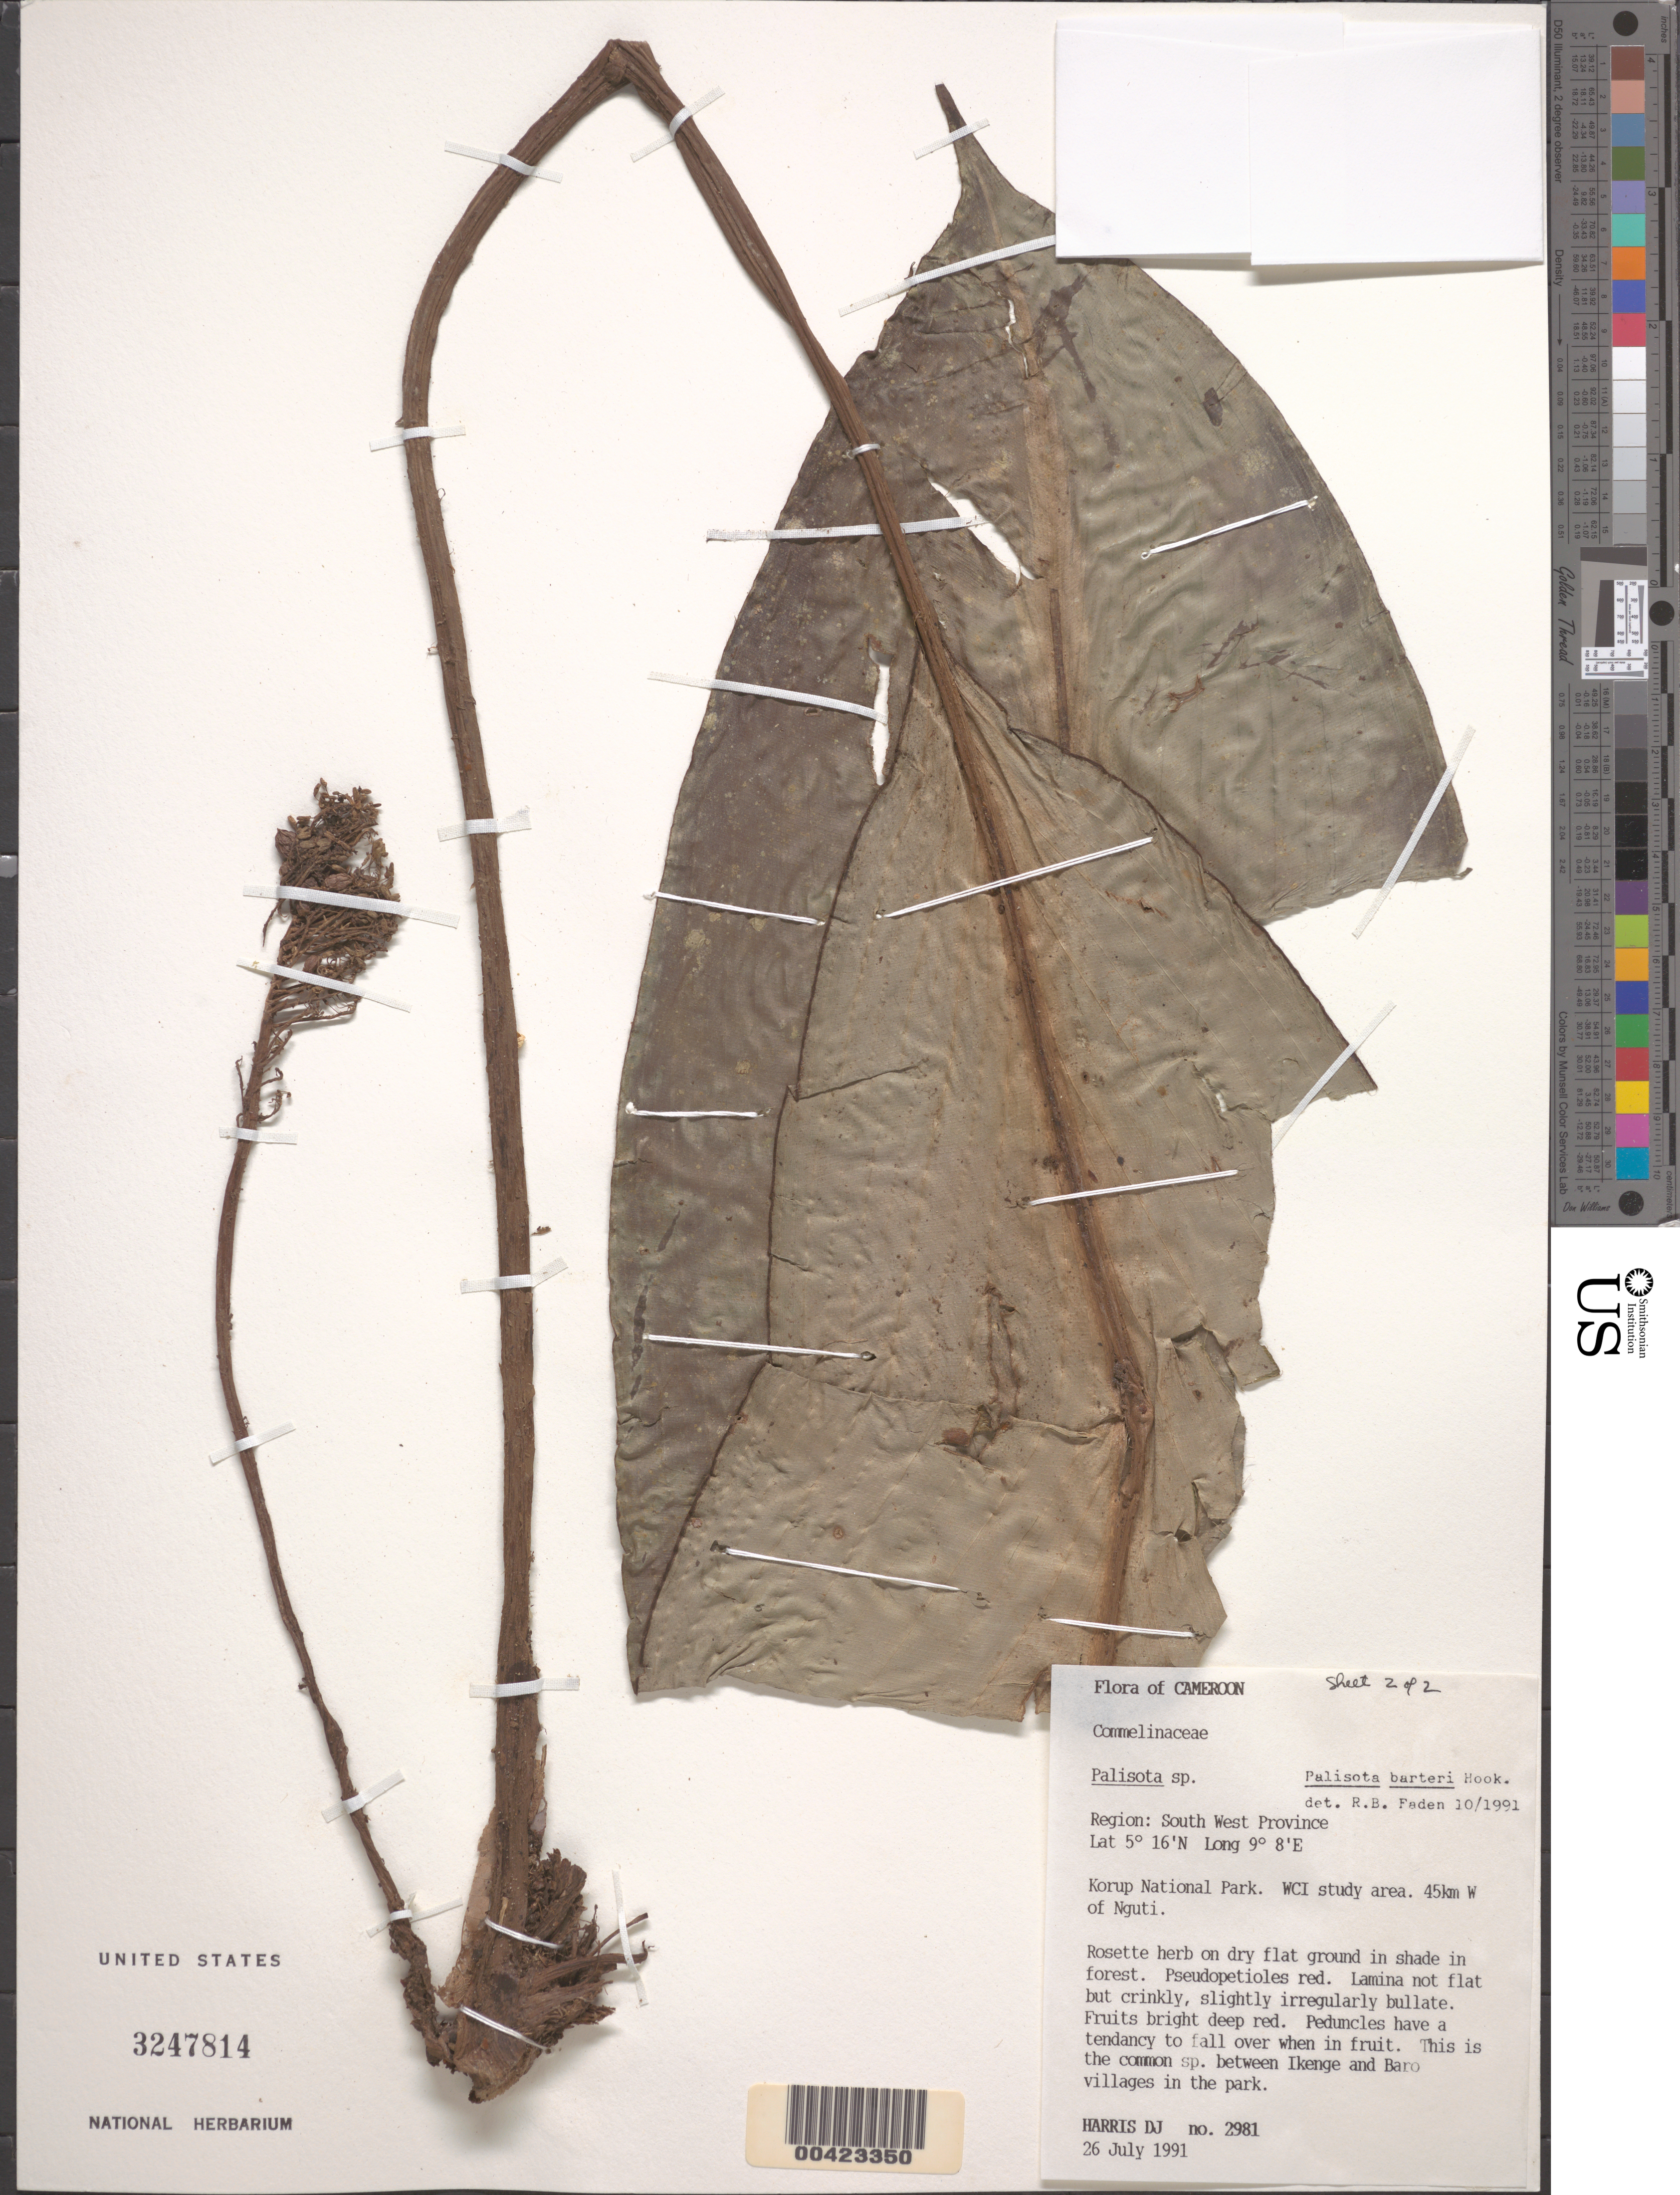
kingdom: Plantae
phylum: Tracheophyta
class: Liliopsida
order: Commelinales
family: Commelinaceae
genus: Palisota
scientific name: Palisota barteri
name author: Hook.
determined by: Faden, Robert B., (US), Smithsonian Institution - National Museum of Natural History (UNITED STATES)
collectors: D. J. Harris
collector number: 2981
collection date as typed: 26 Jul 1991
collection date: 1991-07-26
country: Cameroon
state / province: Sud-Ouest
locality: Korup national park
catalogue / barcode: US 3247814